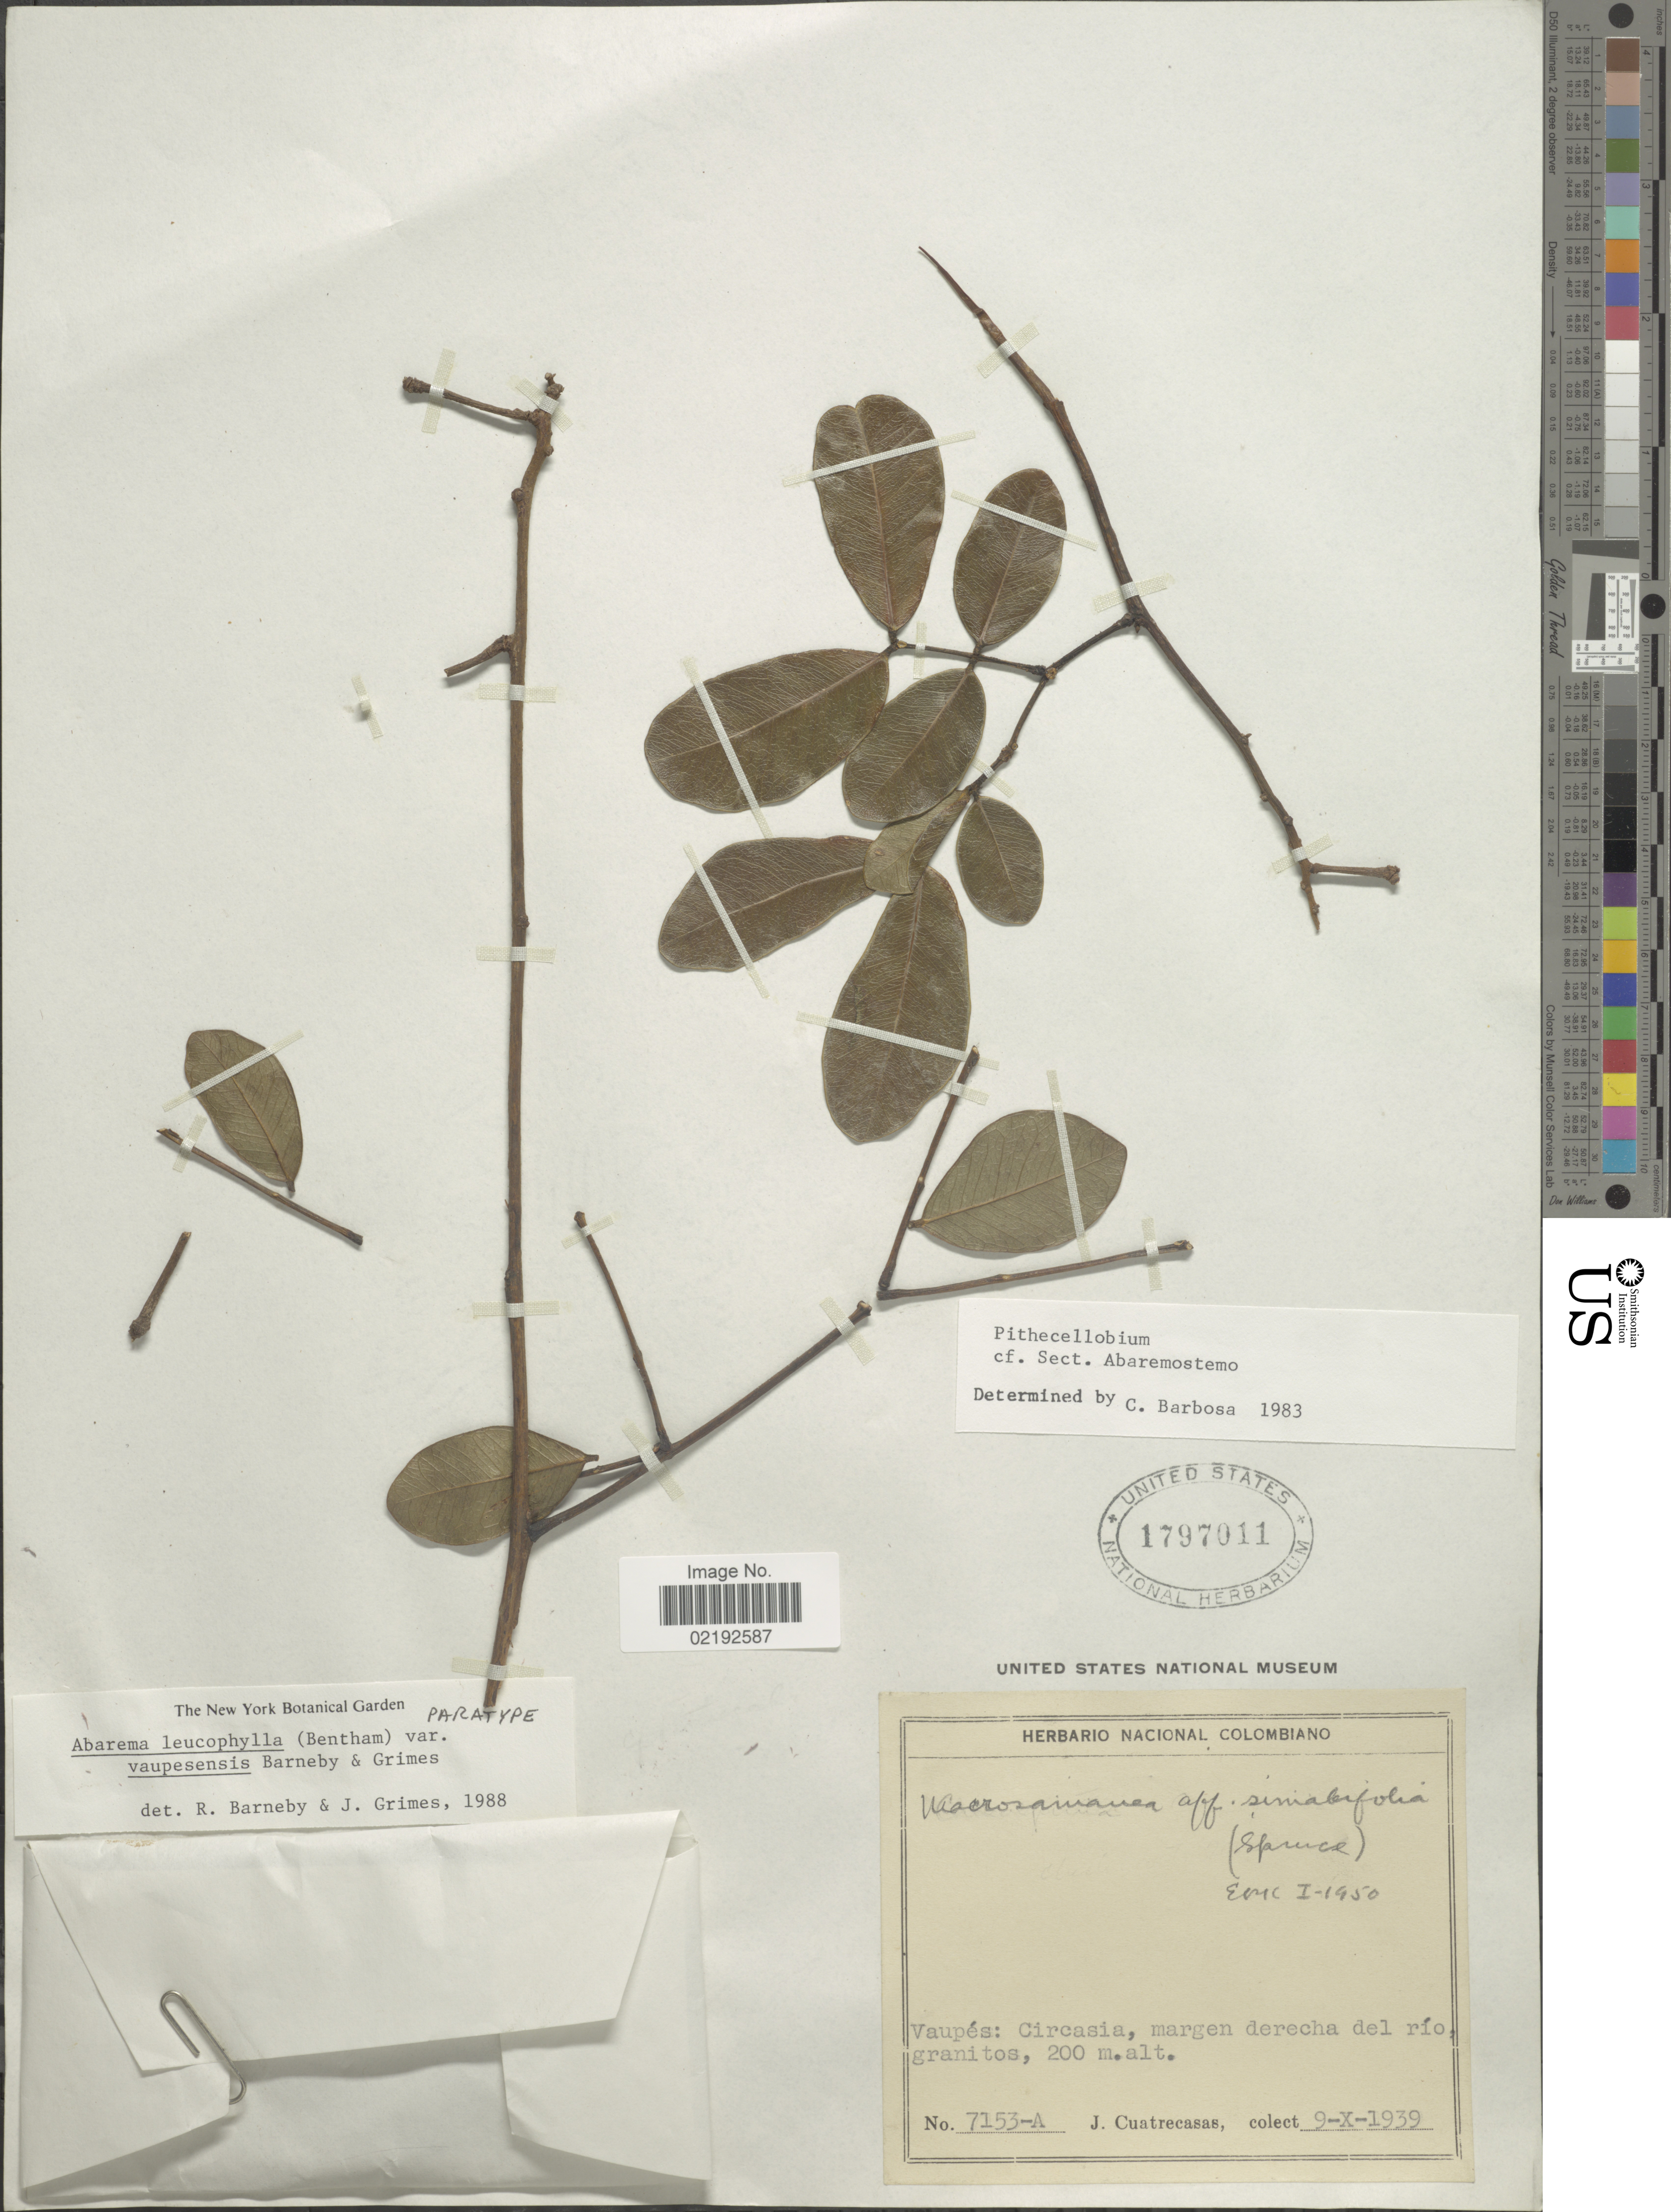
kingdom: Plantae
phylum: Tracheophyta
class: Magnoliopsida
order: Fabales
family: Fabaceae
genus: Abarema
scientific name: Abarema leucophylla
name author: (Benth.) Barneby & J.W. Grimes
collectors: J. Cuatrecasas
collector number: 7153-A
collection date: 1939-10-09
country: Colombia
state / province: Vaupés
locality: Circasia, margen derecha del rio, granitos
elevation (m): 200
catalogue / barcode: US 1797011